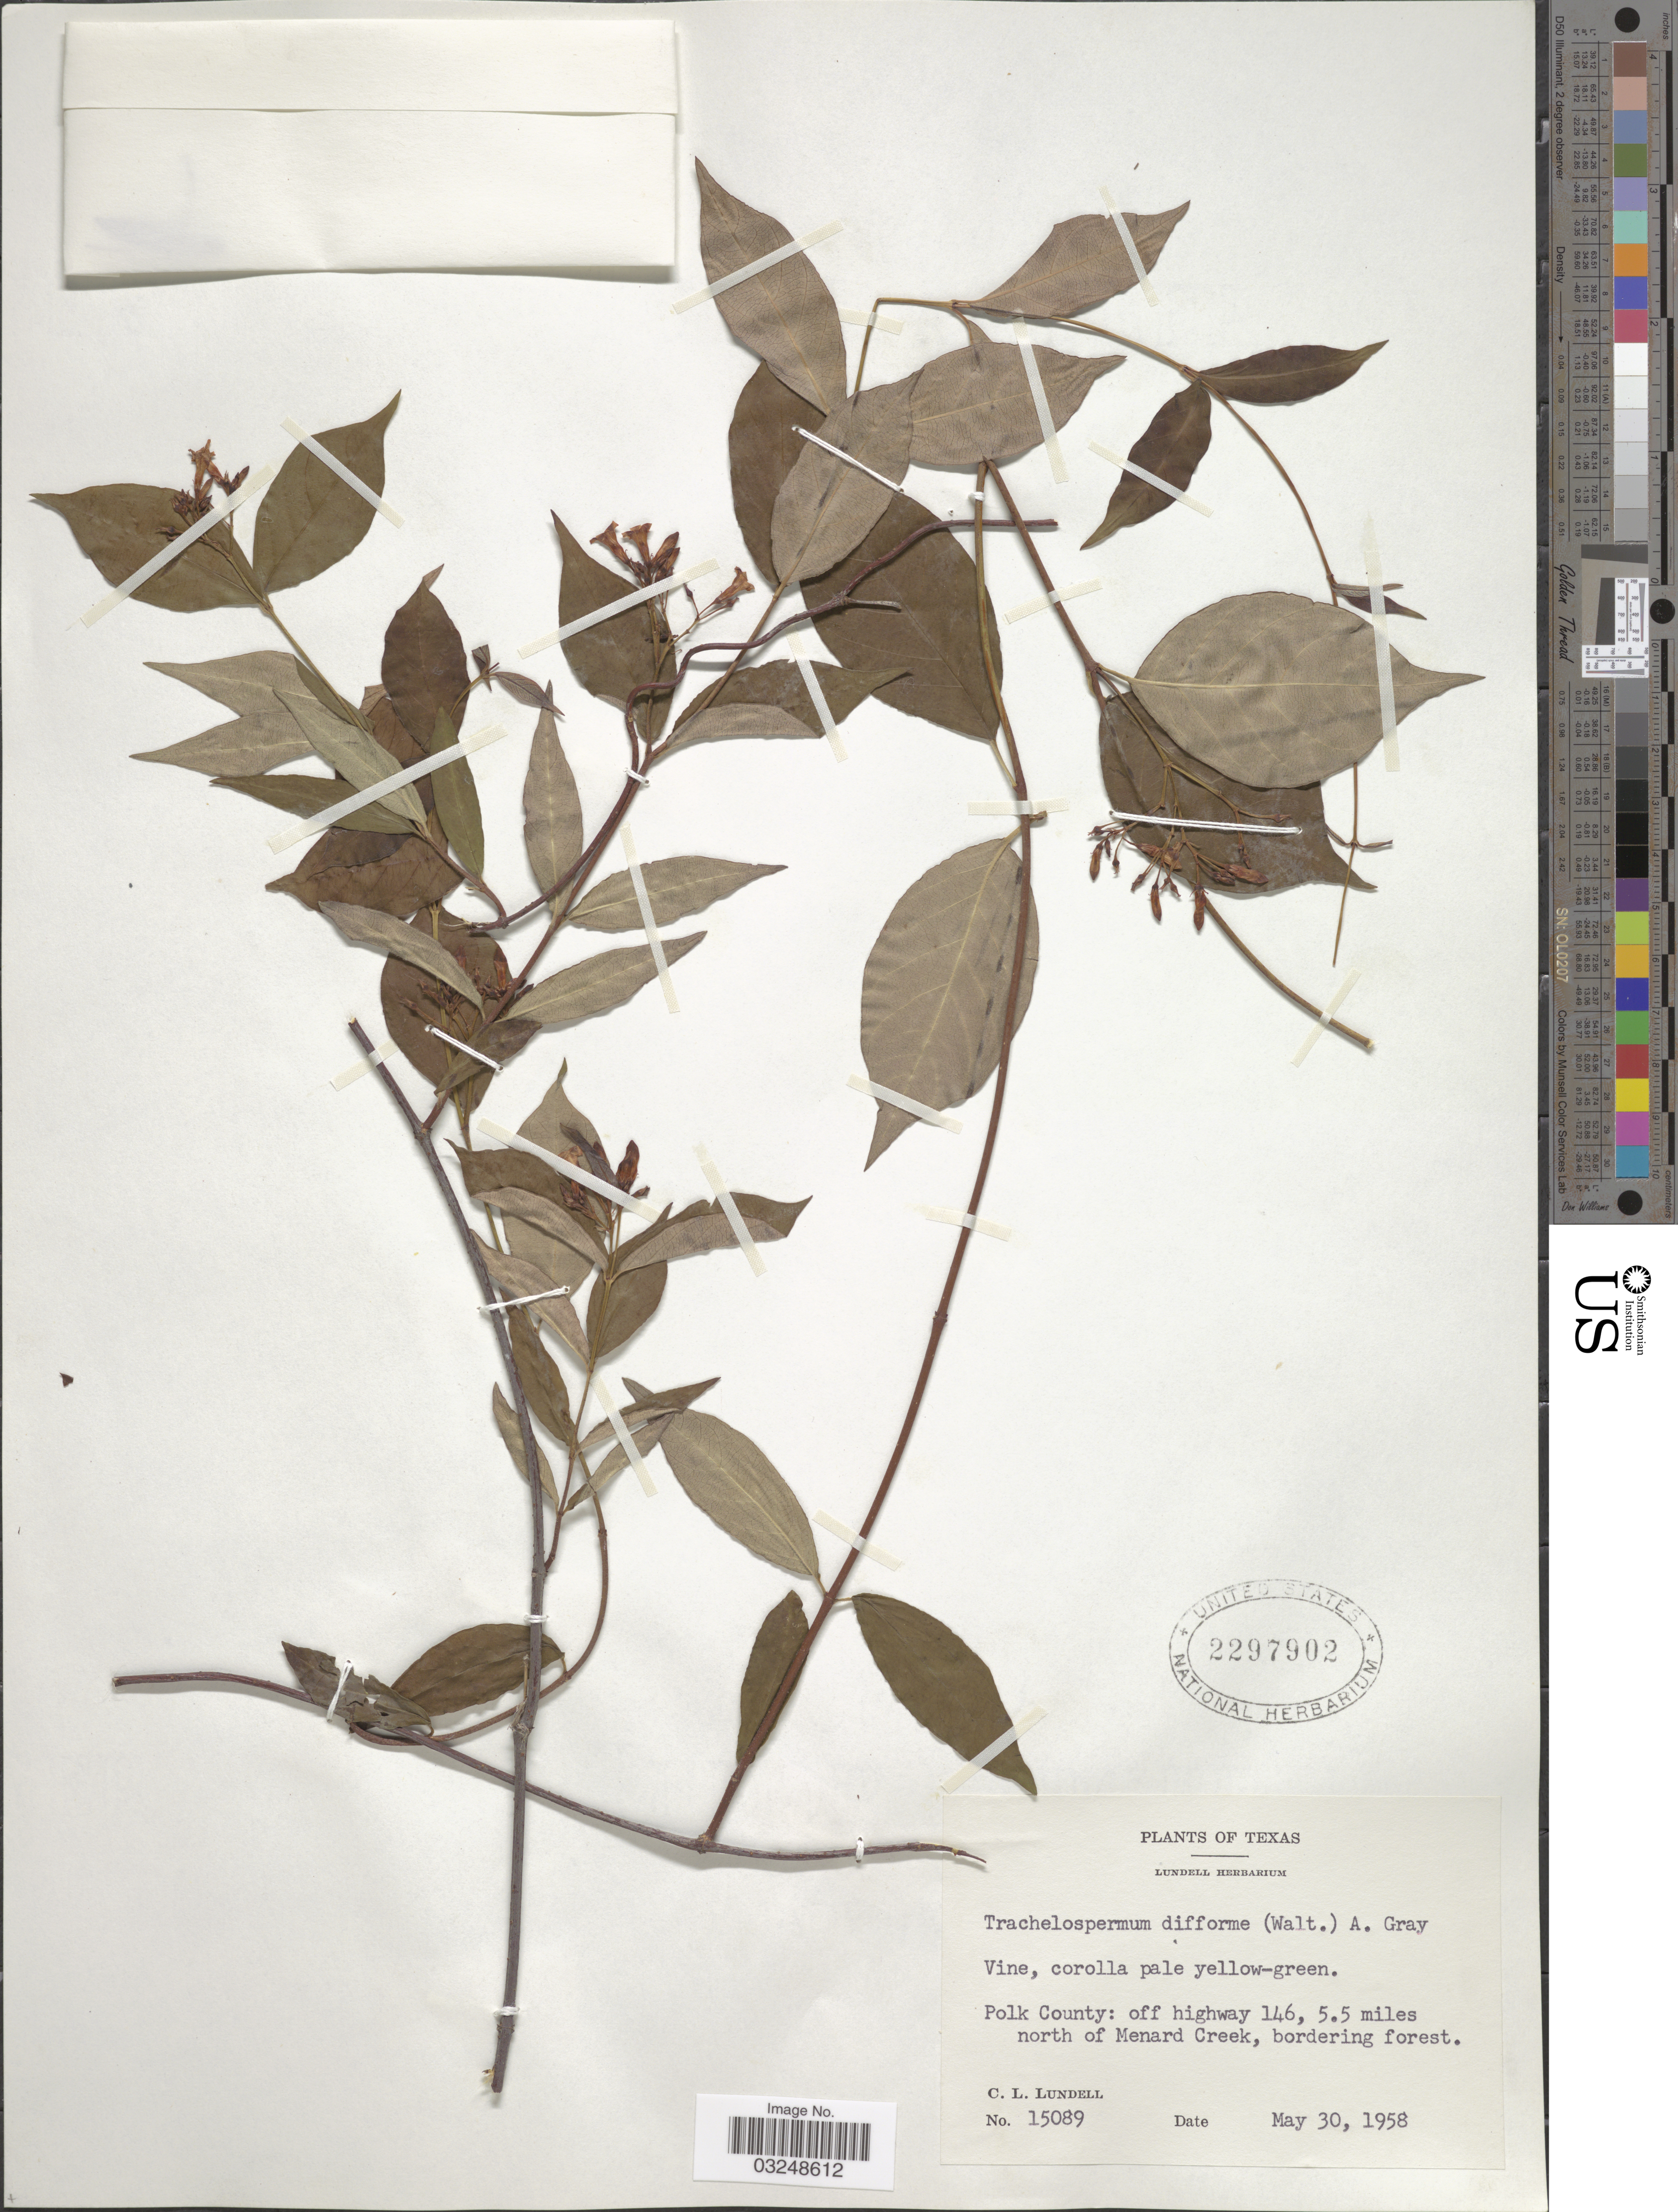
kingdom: Plantae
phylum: Tracheophyta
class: Magnoliopsida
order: Gentianales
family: Apocynaceae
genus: Trachelospermum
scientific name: Trachelospermum difforme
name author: (Walter) A. Gray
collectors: C. L. Lundell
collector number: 15089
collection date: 1958-05-30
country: United States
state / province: Texas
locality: Polk County: off highway 146, 5.5 miles north of Menard Creek, bordering forest.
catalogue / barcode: US 2297902